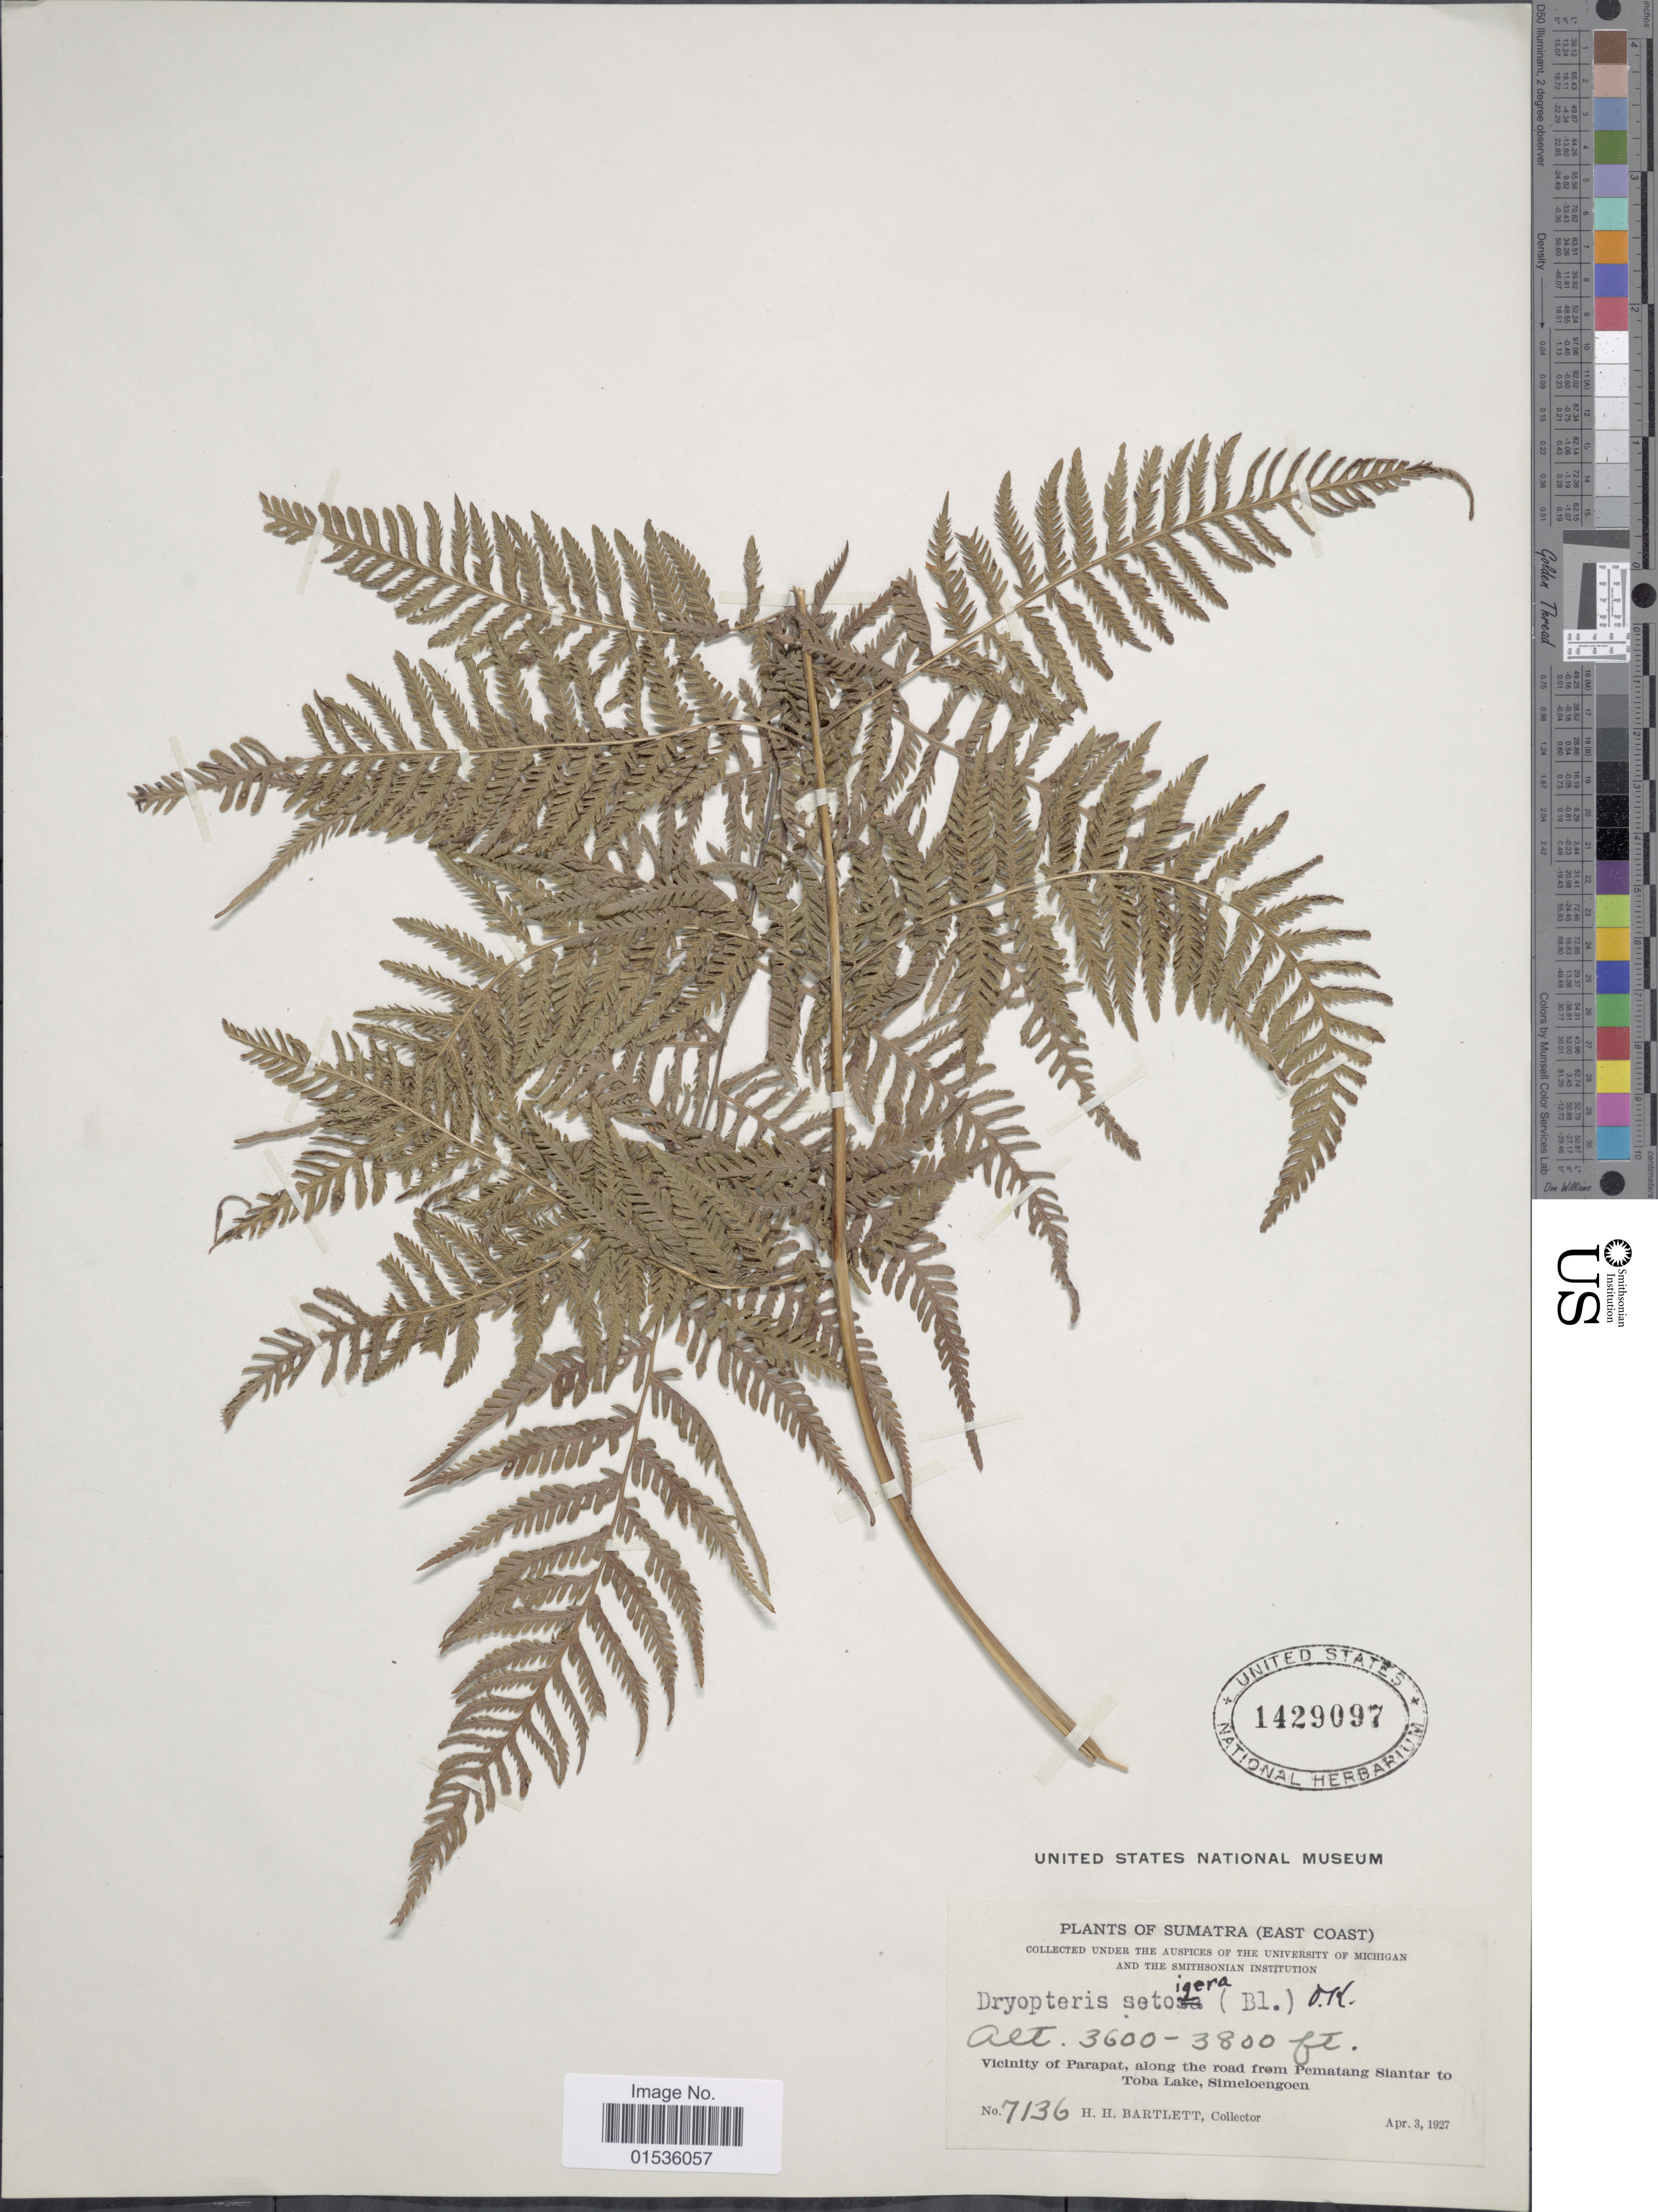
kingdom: Plantae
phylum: Tracheophyta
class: Polypodiopsida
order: Polypodiales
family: Thelypteridaceae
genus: Macrothelypteris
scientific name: Macrothelypteris torresiana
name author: (Gaudich.) Ching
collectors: H. H. Bartlett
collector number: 7136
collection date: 1927-04-03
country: Indonesia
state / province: Sumatra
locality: Sumatra (East Coast). Vicinity of Parapat, along the road from Pematang Stantar to Toba Lake, Simeloengoen.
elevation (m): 1097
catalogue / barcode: US 1429097